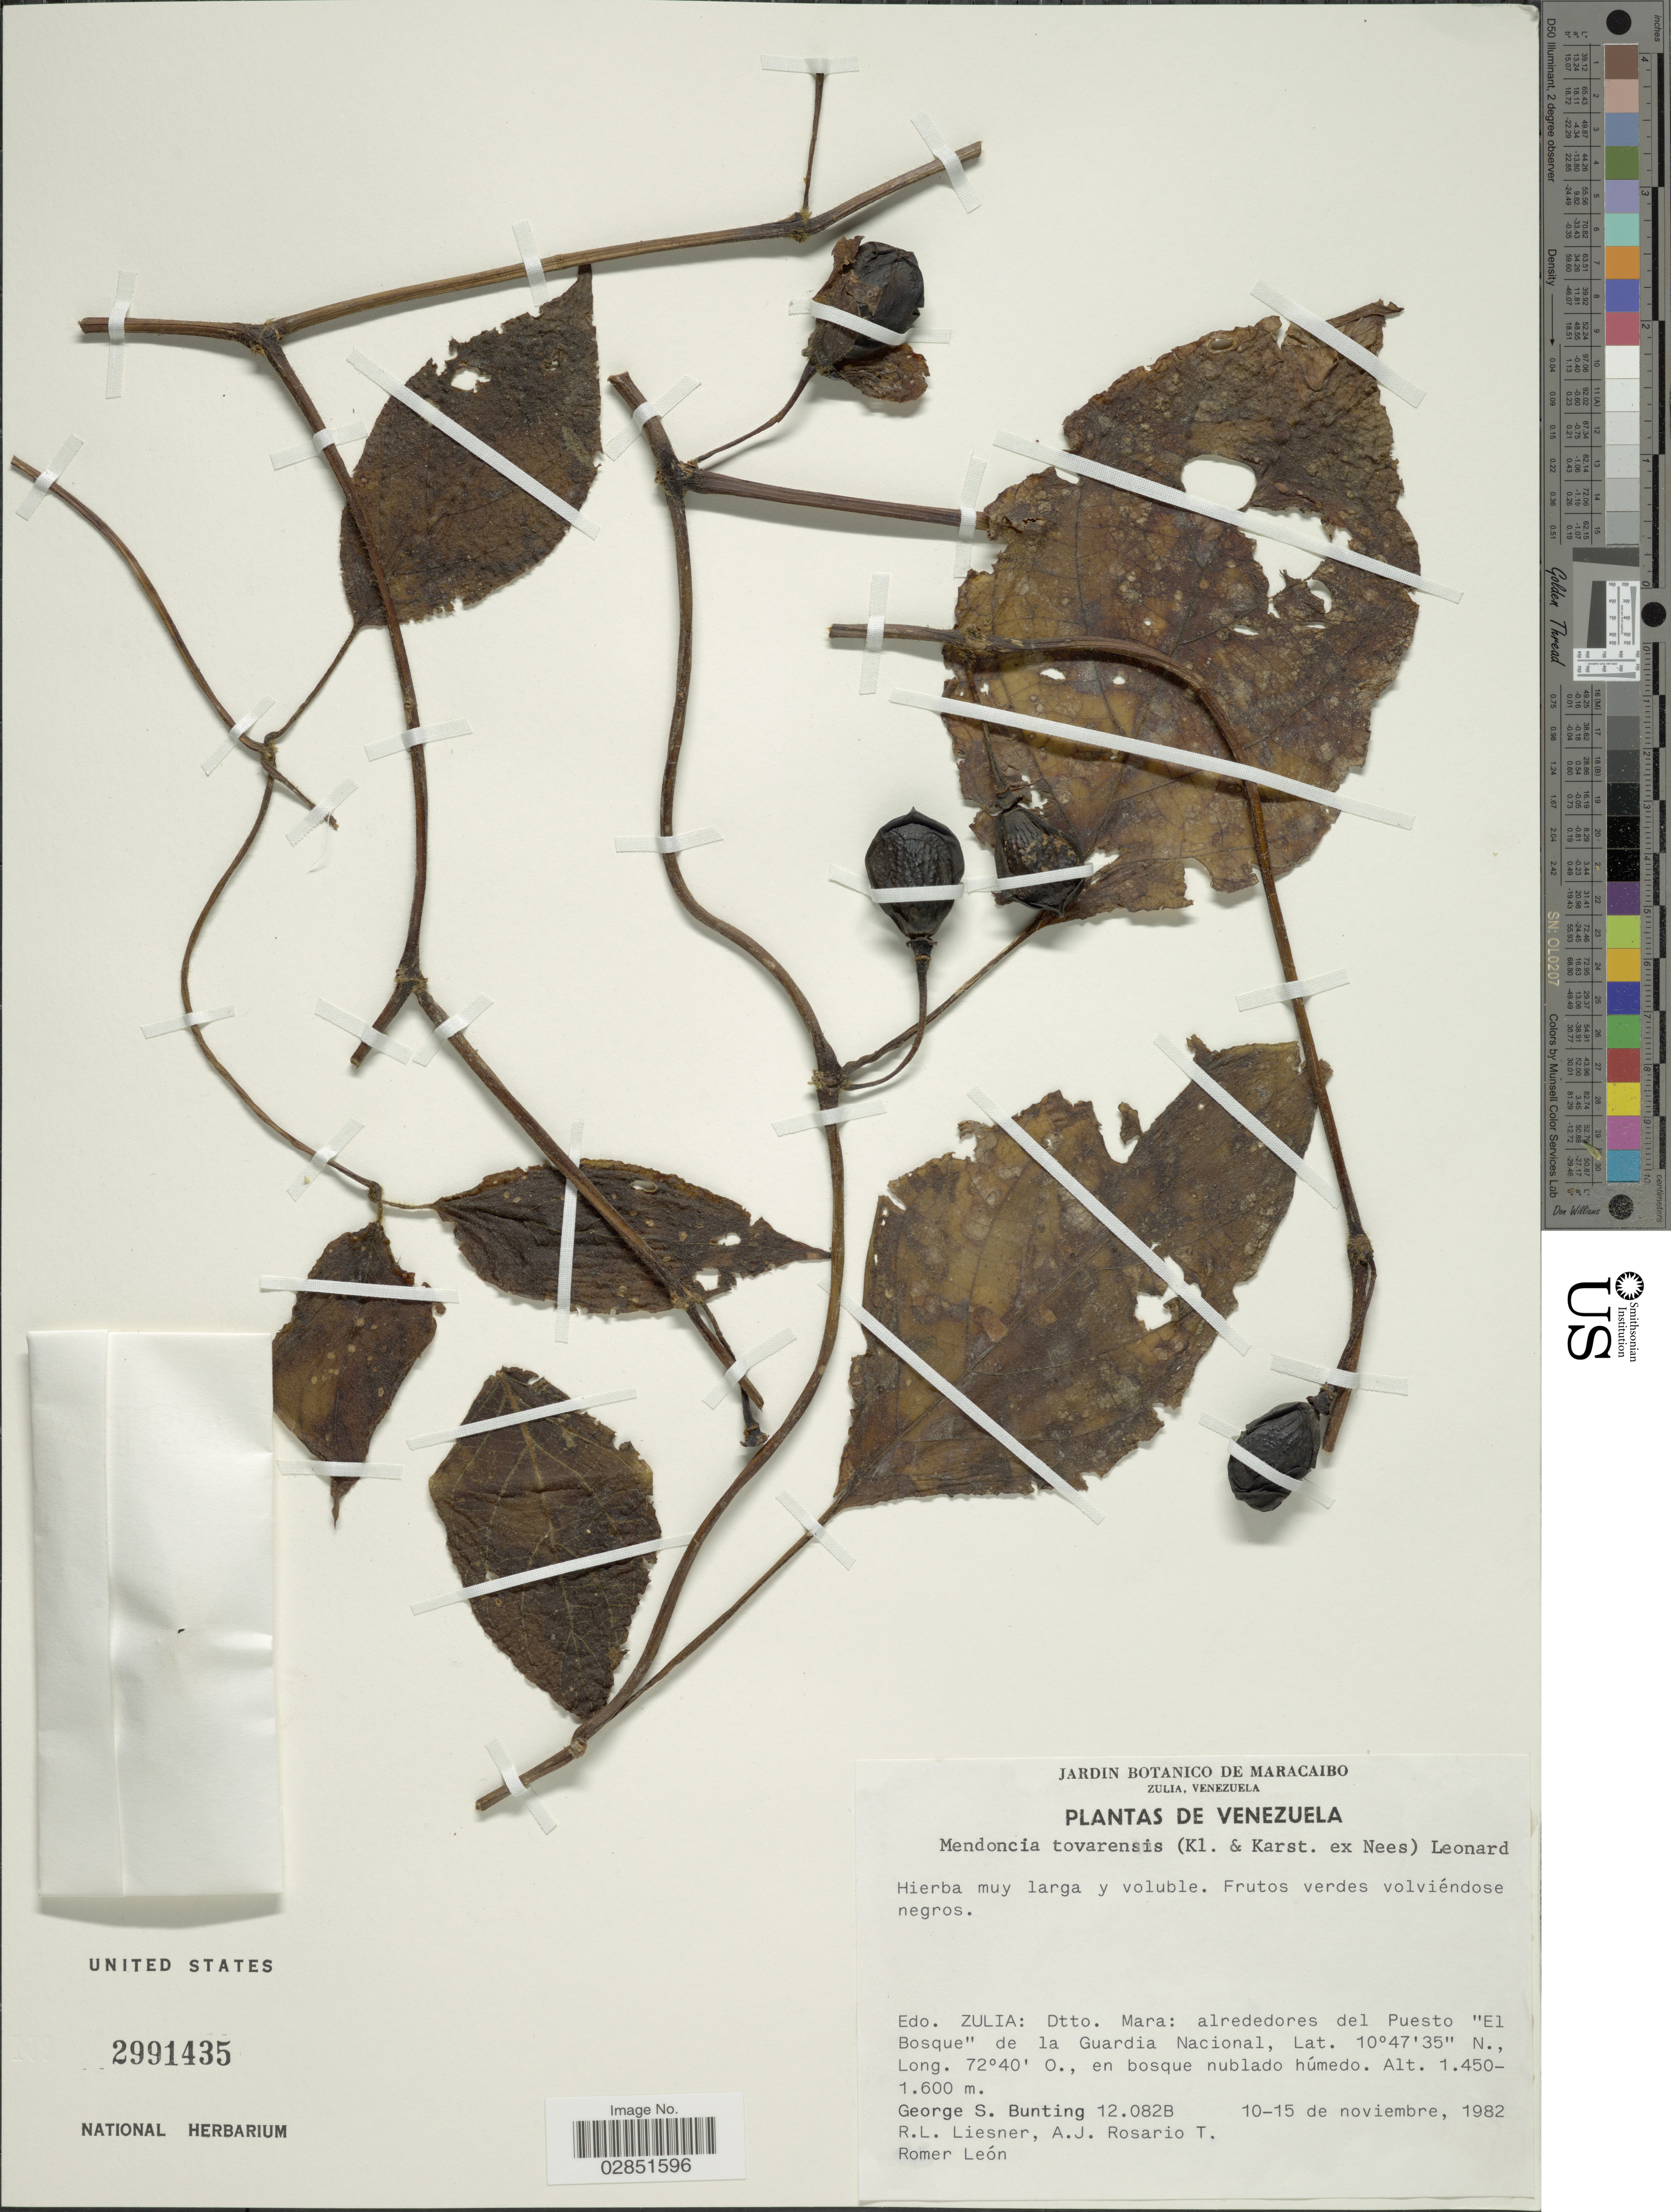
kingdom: Plantae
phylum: Tracheophyta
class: Magnoliopsida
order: Lamiales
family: Acanthaceae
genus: Mendoncia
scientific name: Mendoncia tovarensis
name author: (Klotzsch & H. Karst. ex Nees) Leonard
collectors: G. S. Bunting, R. L. Liesner, A. Rosario T. & R. A. León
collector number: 12082B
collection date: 1982-11-10/1982-11-12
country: Venezuela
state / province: Zulia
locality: Edo. Zulia: Dtto. Mara: alrededores del Puesto "El Bosque" de la Guardia Nacional.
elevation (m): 1450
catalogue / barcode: US 2991435